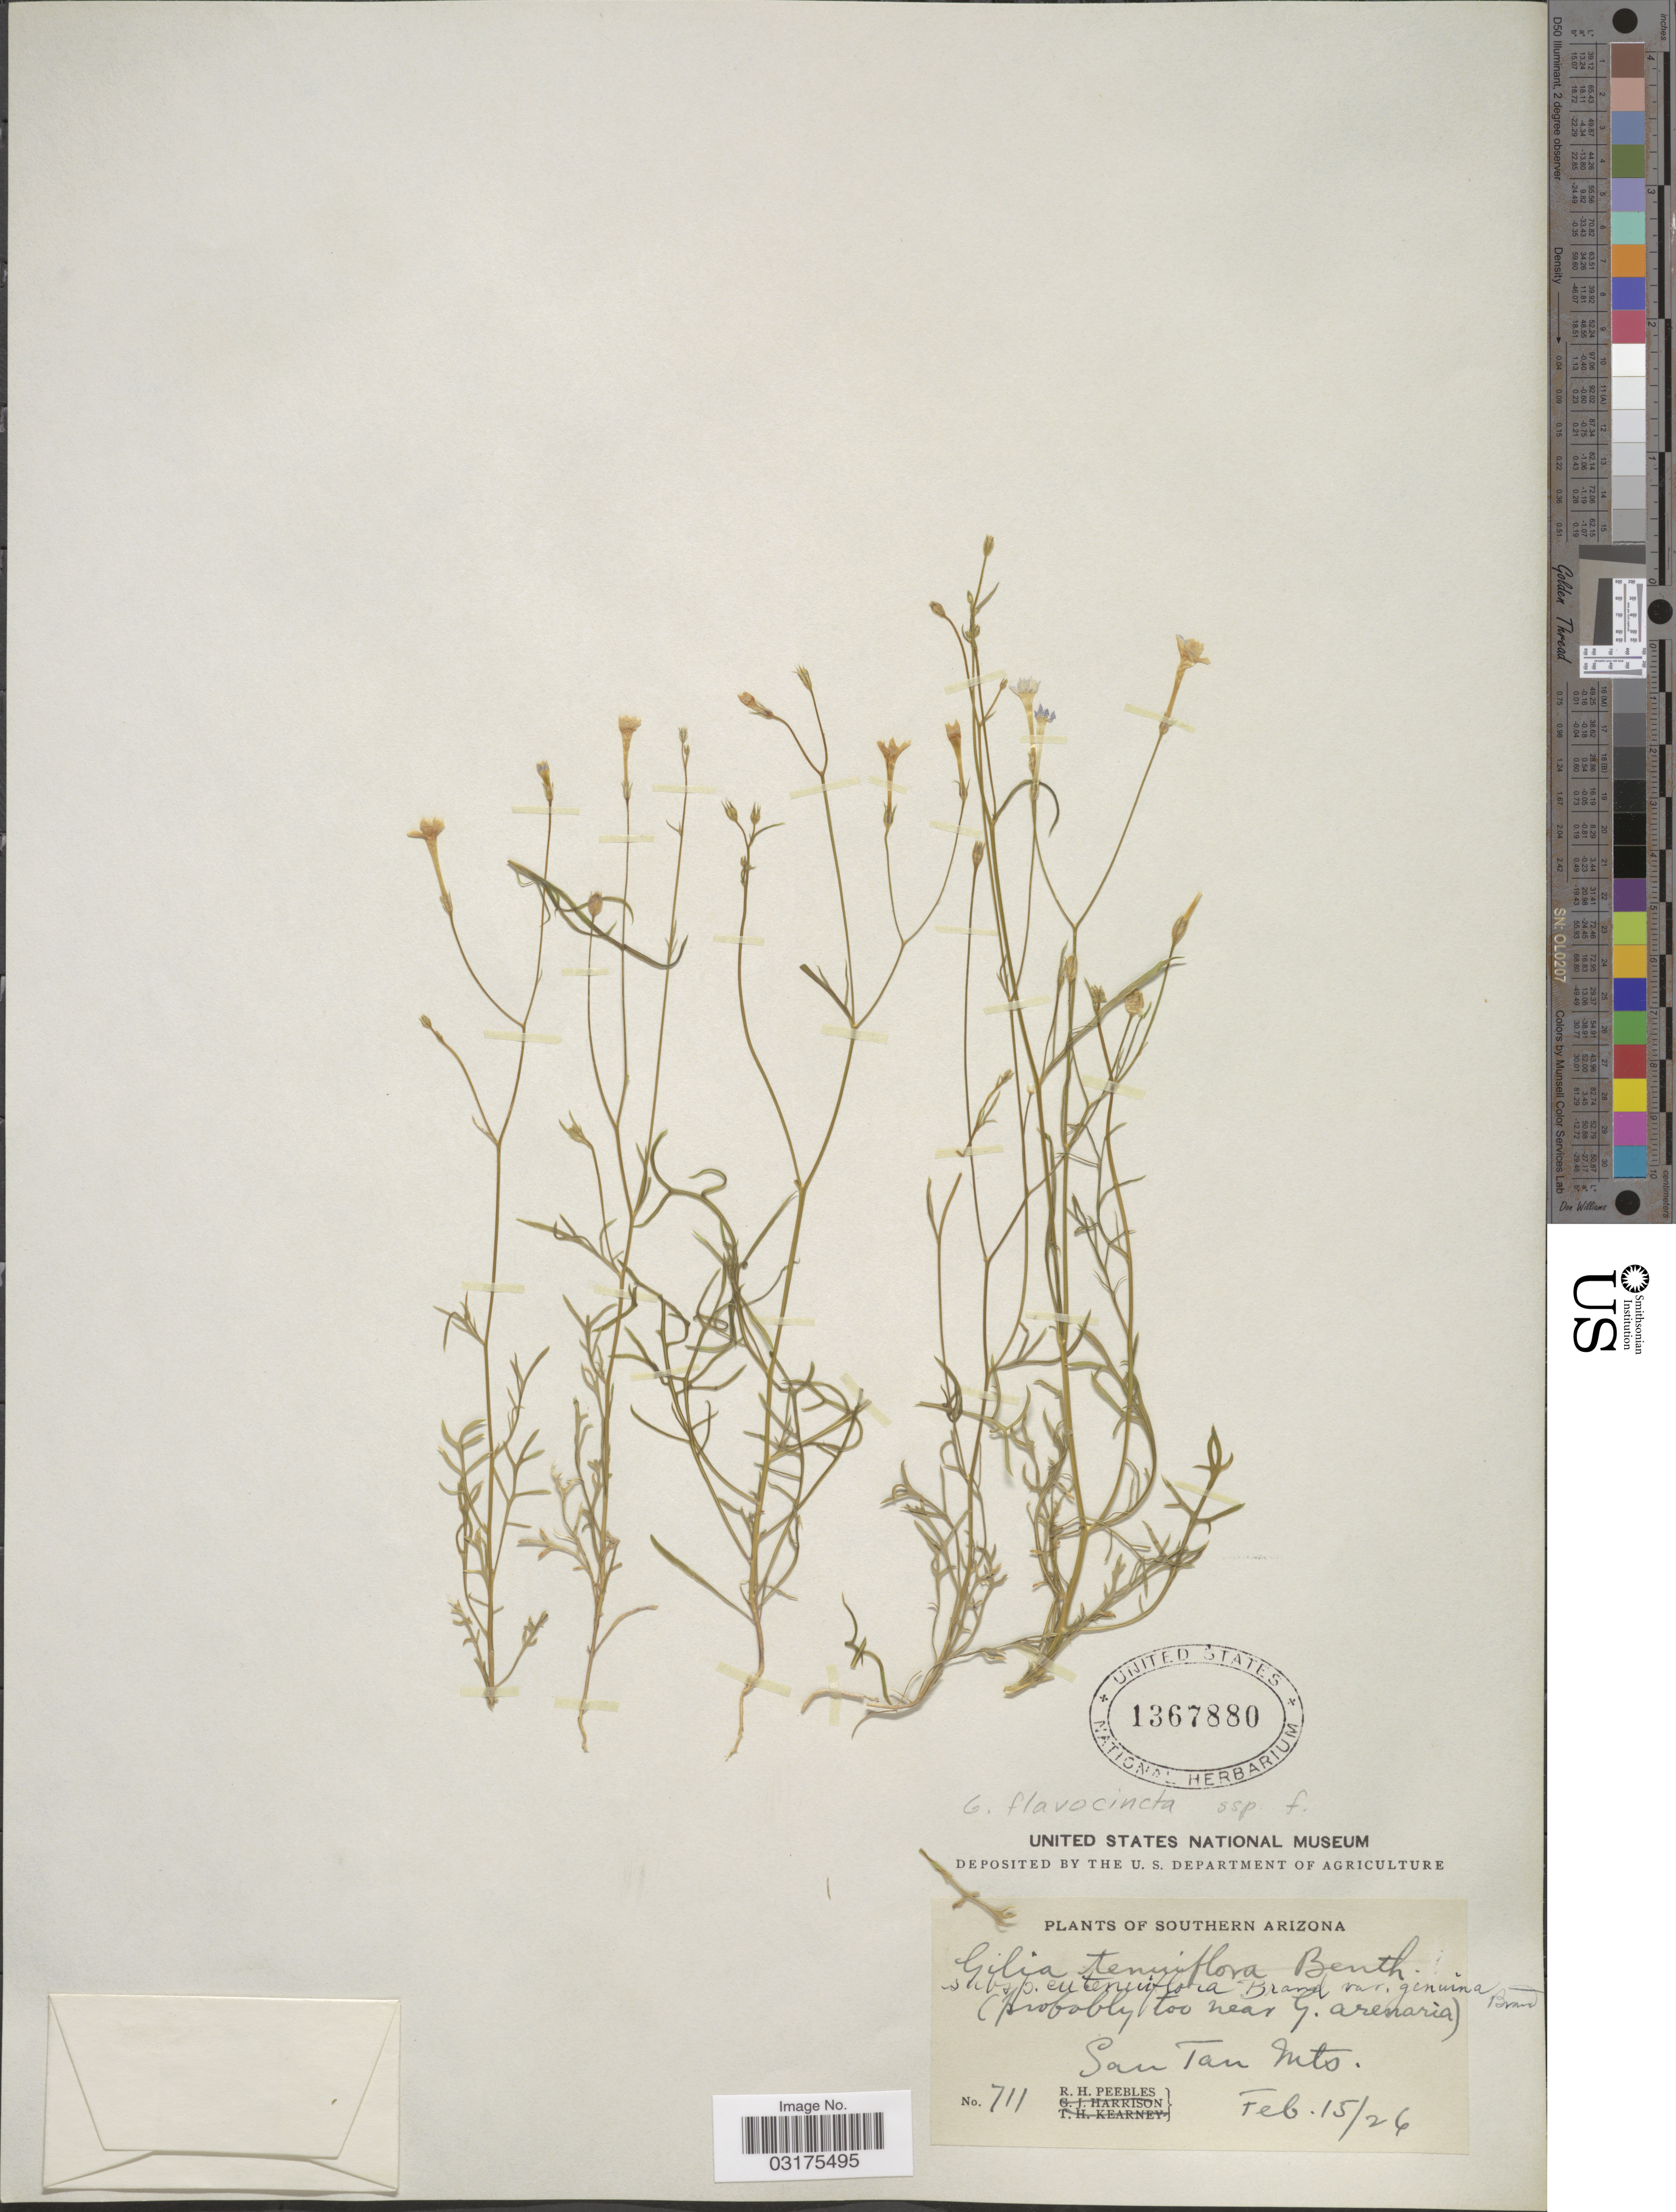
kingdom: Plantae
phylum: Tracheophyta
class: Magnoliopsida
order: Ericales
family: Polemoniaceae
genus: Gilia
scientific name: Gilia flavocincta subsp. flavocincta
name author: A. Nelson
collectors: R. H. Peebles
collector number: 711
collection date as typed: Transcribed d/m/y: 15/2/26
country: United States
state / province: Arizona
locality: Southern Arizona, San Tan Mts.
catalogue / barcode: US 1367880